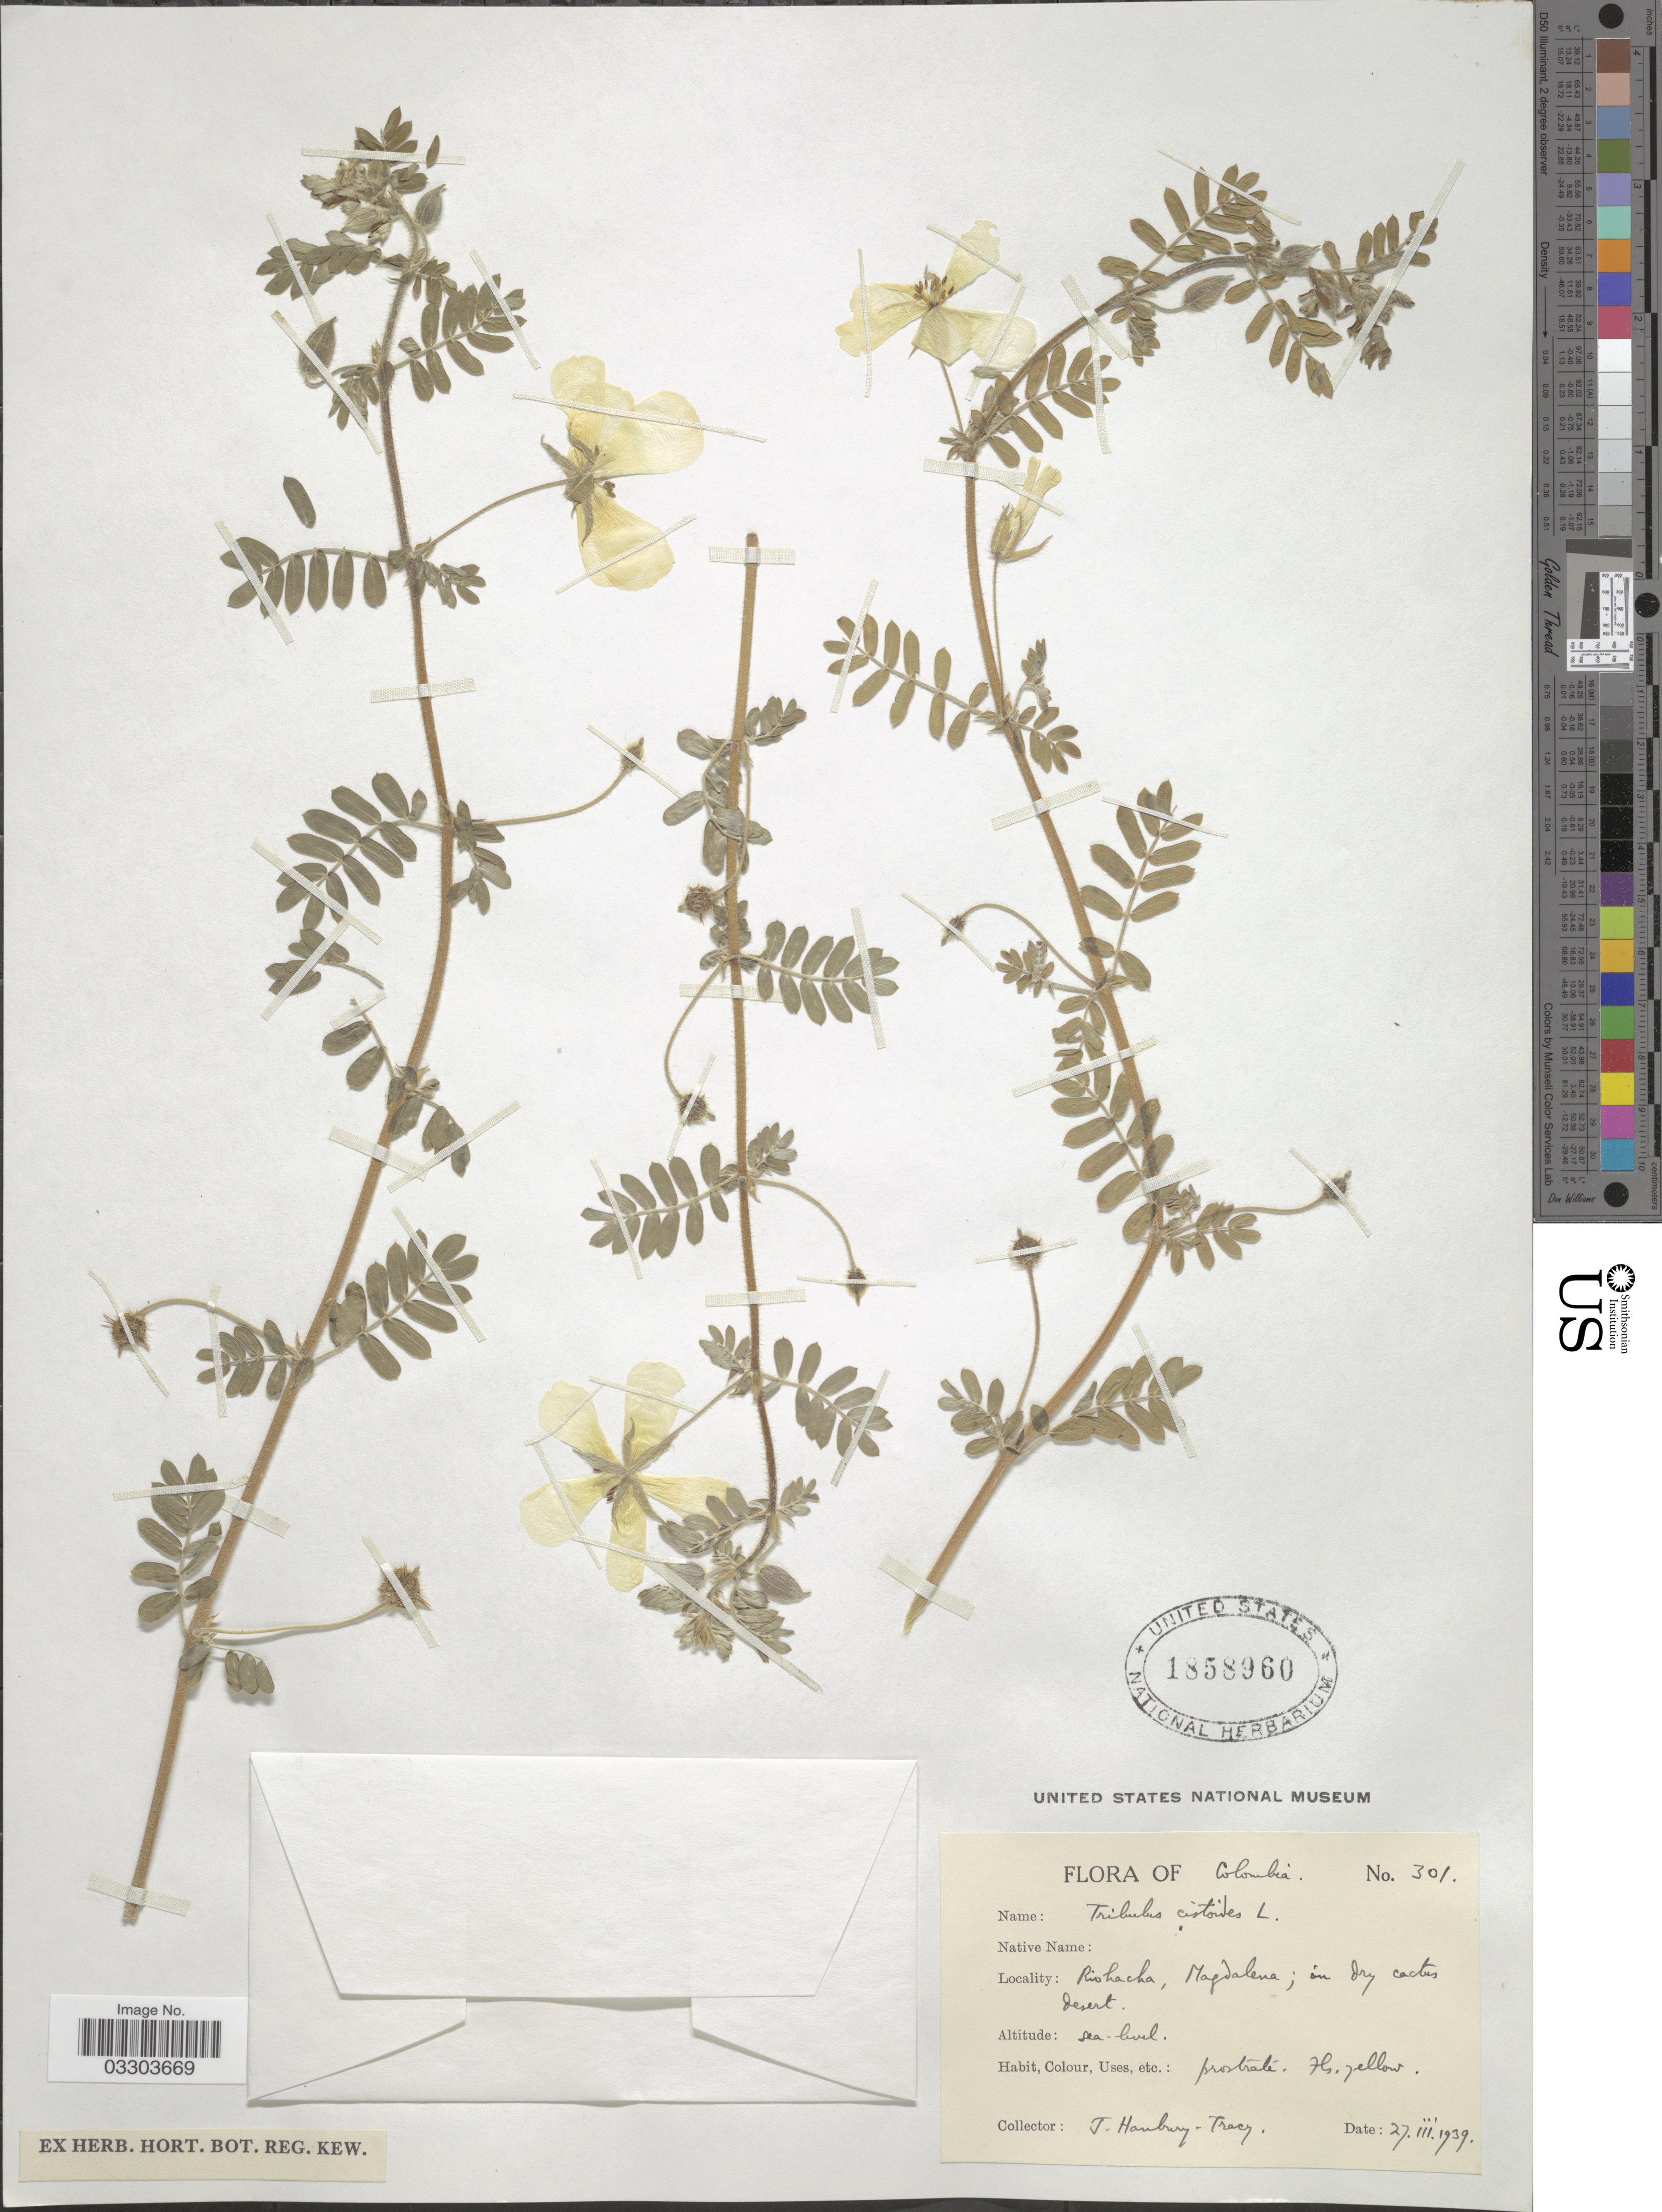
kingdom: Plantae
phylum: Tracheophyta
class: Magnoliopsida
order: Zygophyllales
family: Zygophyllaceae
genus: Tribulus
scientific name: Tribulus cistoides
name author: L.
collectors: J. Hanbury-Tracy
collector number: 301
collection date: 1939-03-27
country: Colombia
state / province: Magdalena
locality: Riohacha.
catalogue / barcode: US 1858960